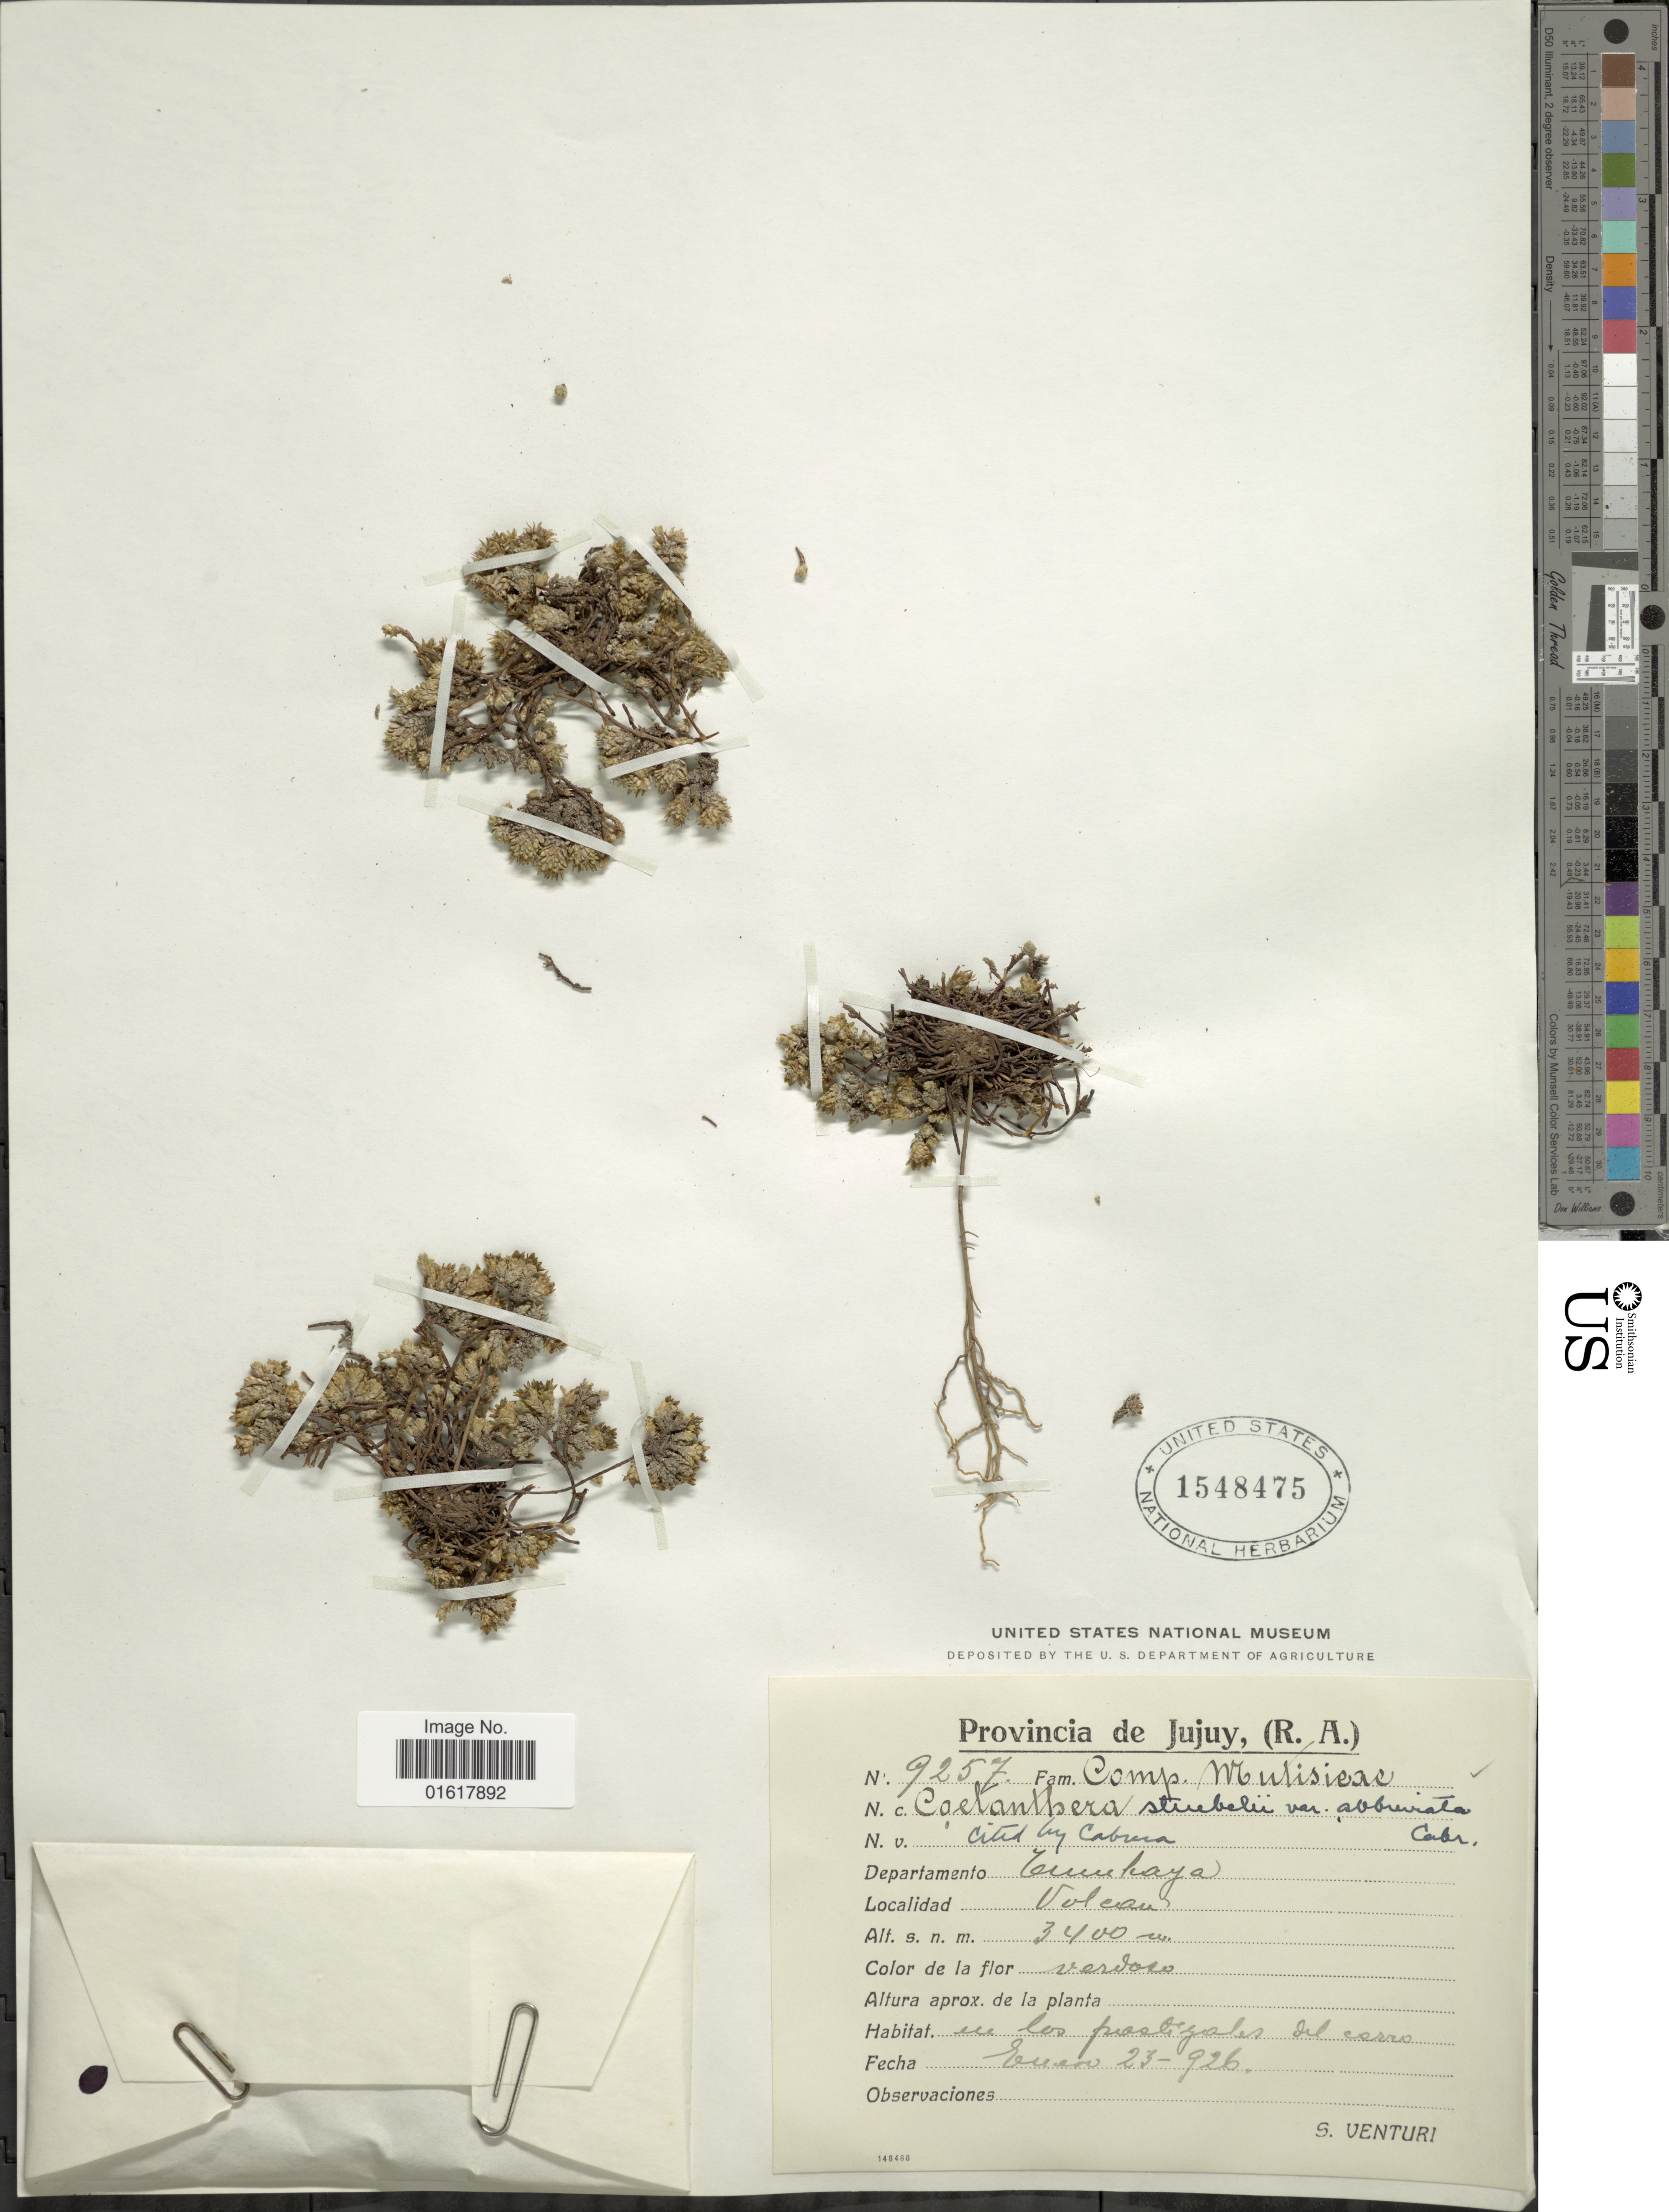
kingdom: Plantae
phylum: Tracheophyta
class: Magnoliopsida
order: Asterales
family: Asteraceae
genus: Chaetanthera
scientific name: Chaetanthera stuebelii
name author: Hieron.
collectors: S. Venturi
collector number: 9257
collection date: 1926-01-23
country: Argentina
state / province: Jujuy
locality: Departamento Tumbaya. Volcan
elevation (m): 3400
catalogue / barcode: US 1548475